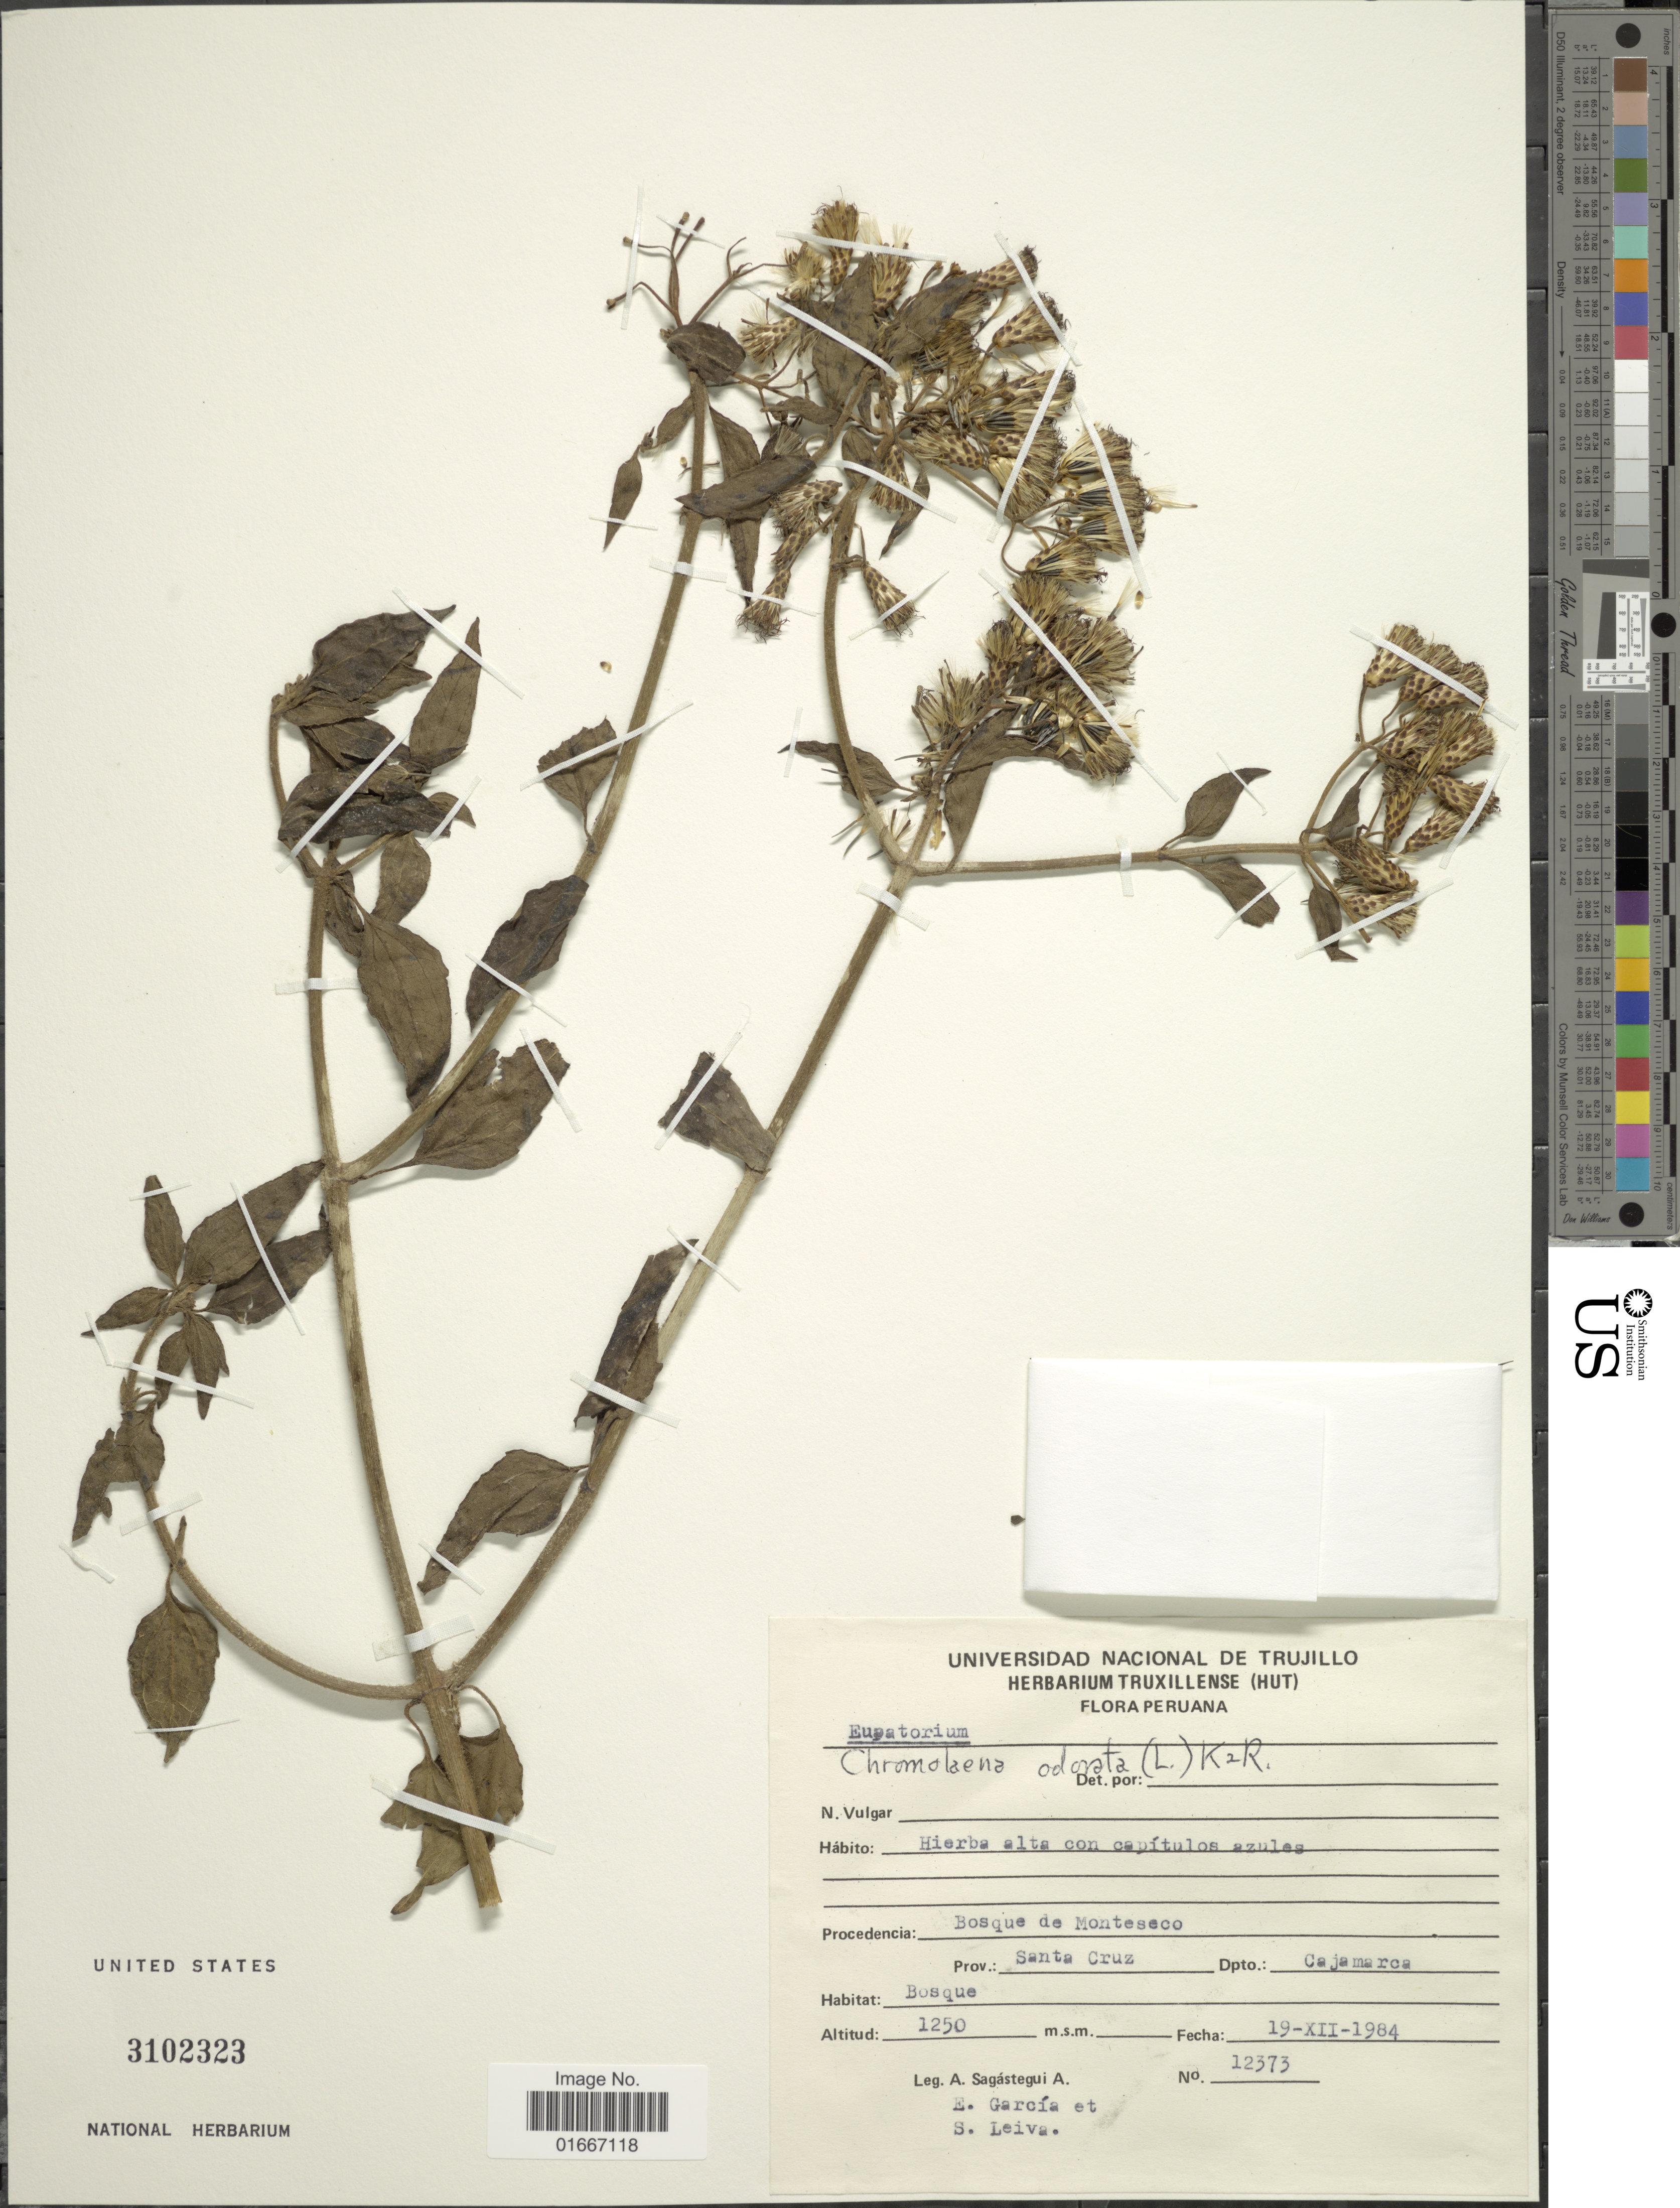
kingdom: Plantae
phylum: Tracheophyta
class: Magnoliopsida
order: Asterales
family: Asteraceae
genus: Chromolaena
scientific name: Chromolaena odorata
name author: (L.) R.M. King & H. Rob.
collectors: A. Sagástegui A., E. Garcia & S. Leiva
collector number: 12373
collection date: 1984-12-19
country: Peru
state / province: Cajamarca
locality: Procedencia: Bosque de Monteseco. Prov. Santa Cruz. Dpto: Cajamarca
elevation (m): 1250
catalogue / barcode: US 3102323